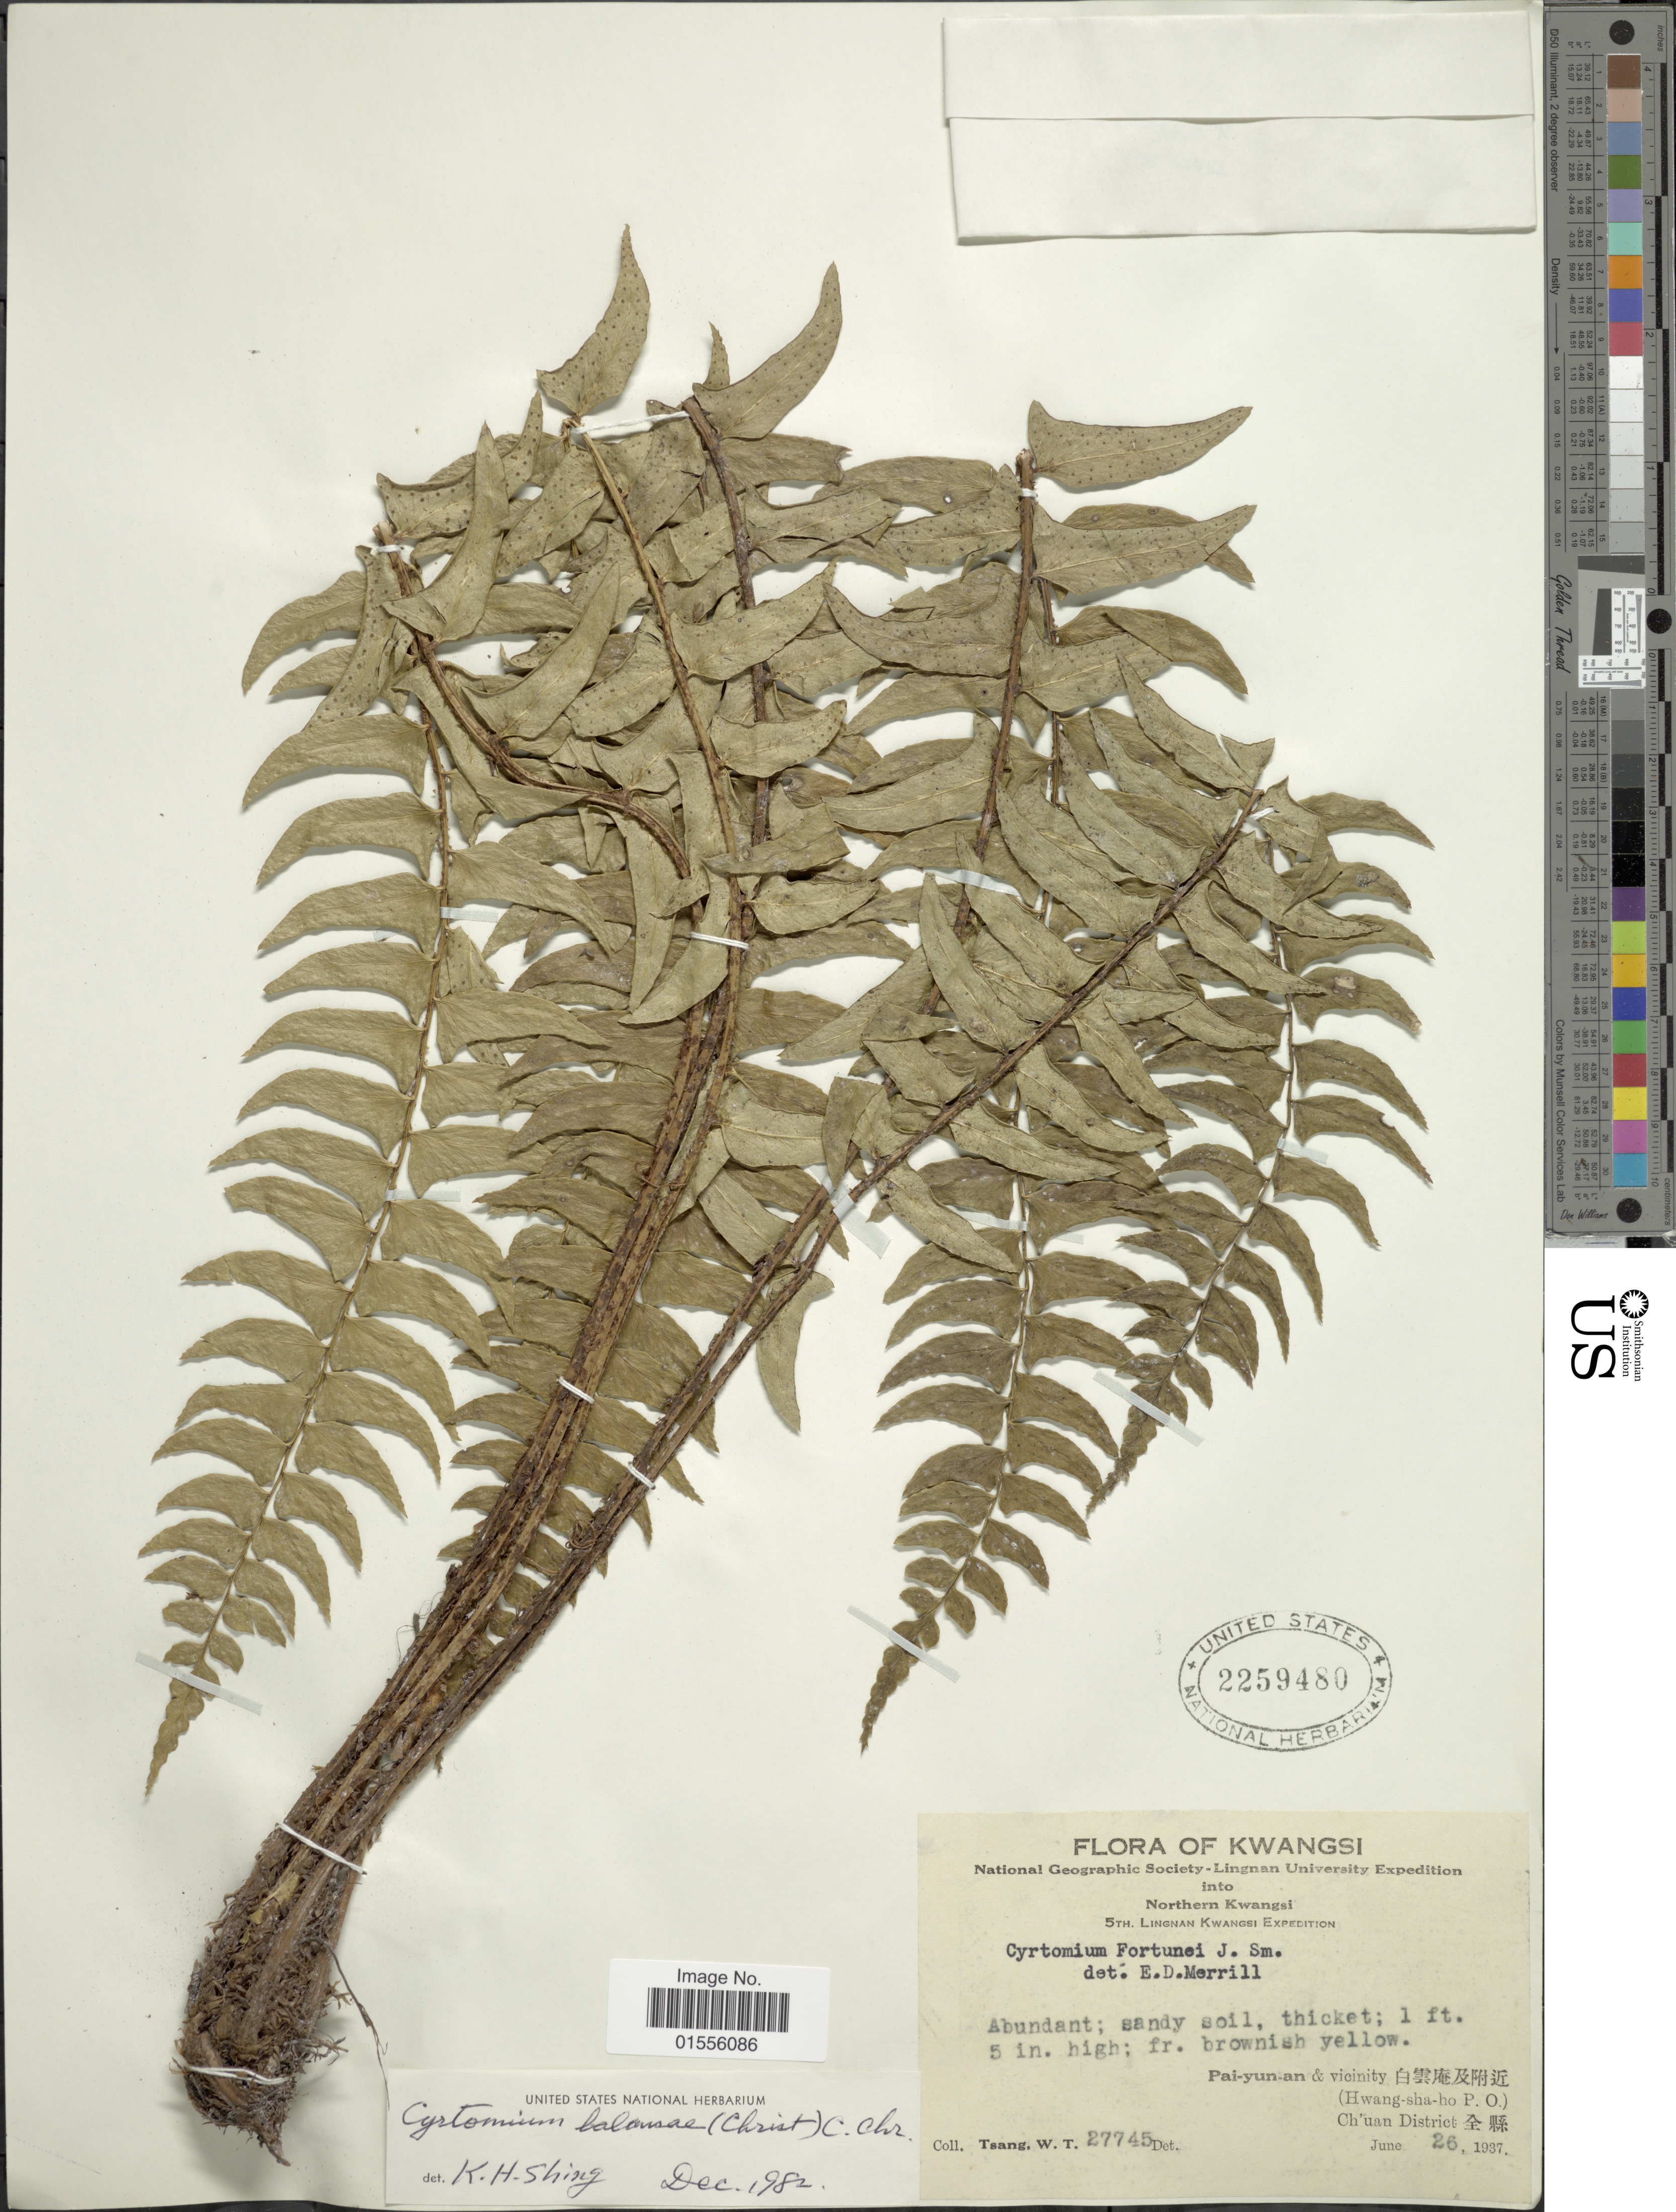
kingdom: Plantae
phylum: Tracheophyta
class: Polypodiopsida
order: Polypodiales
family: Dryopteridaceae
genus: Cyrtomium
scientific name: Cyrtomium balansae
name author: (Christ) C. Chr.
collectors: W. T. Tsang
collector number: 27745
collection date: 1937-06-26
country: China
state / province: Guangxi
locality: Kwasi,Pai-yun-nan & vicinity , (Hwang-sha-ho P.O.) Ch'uan District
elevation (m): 0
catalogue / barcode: US 2259480